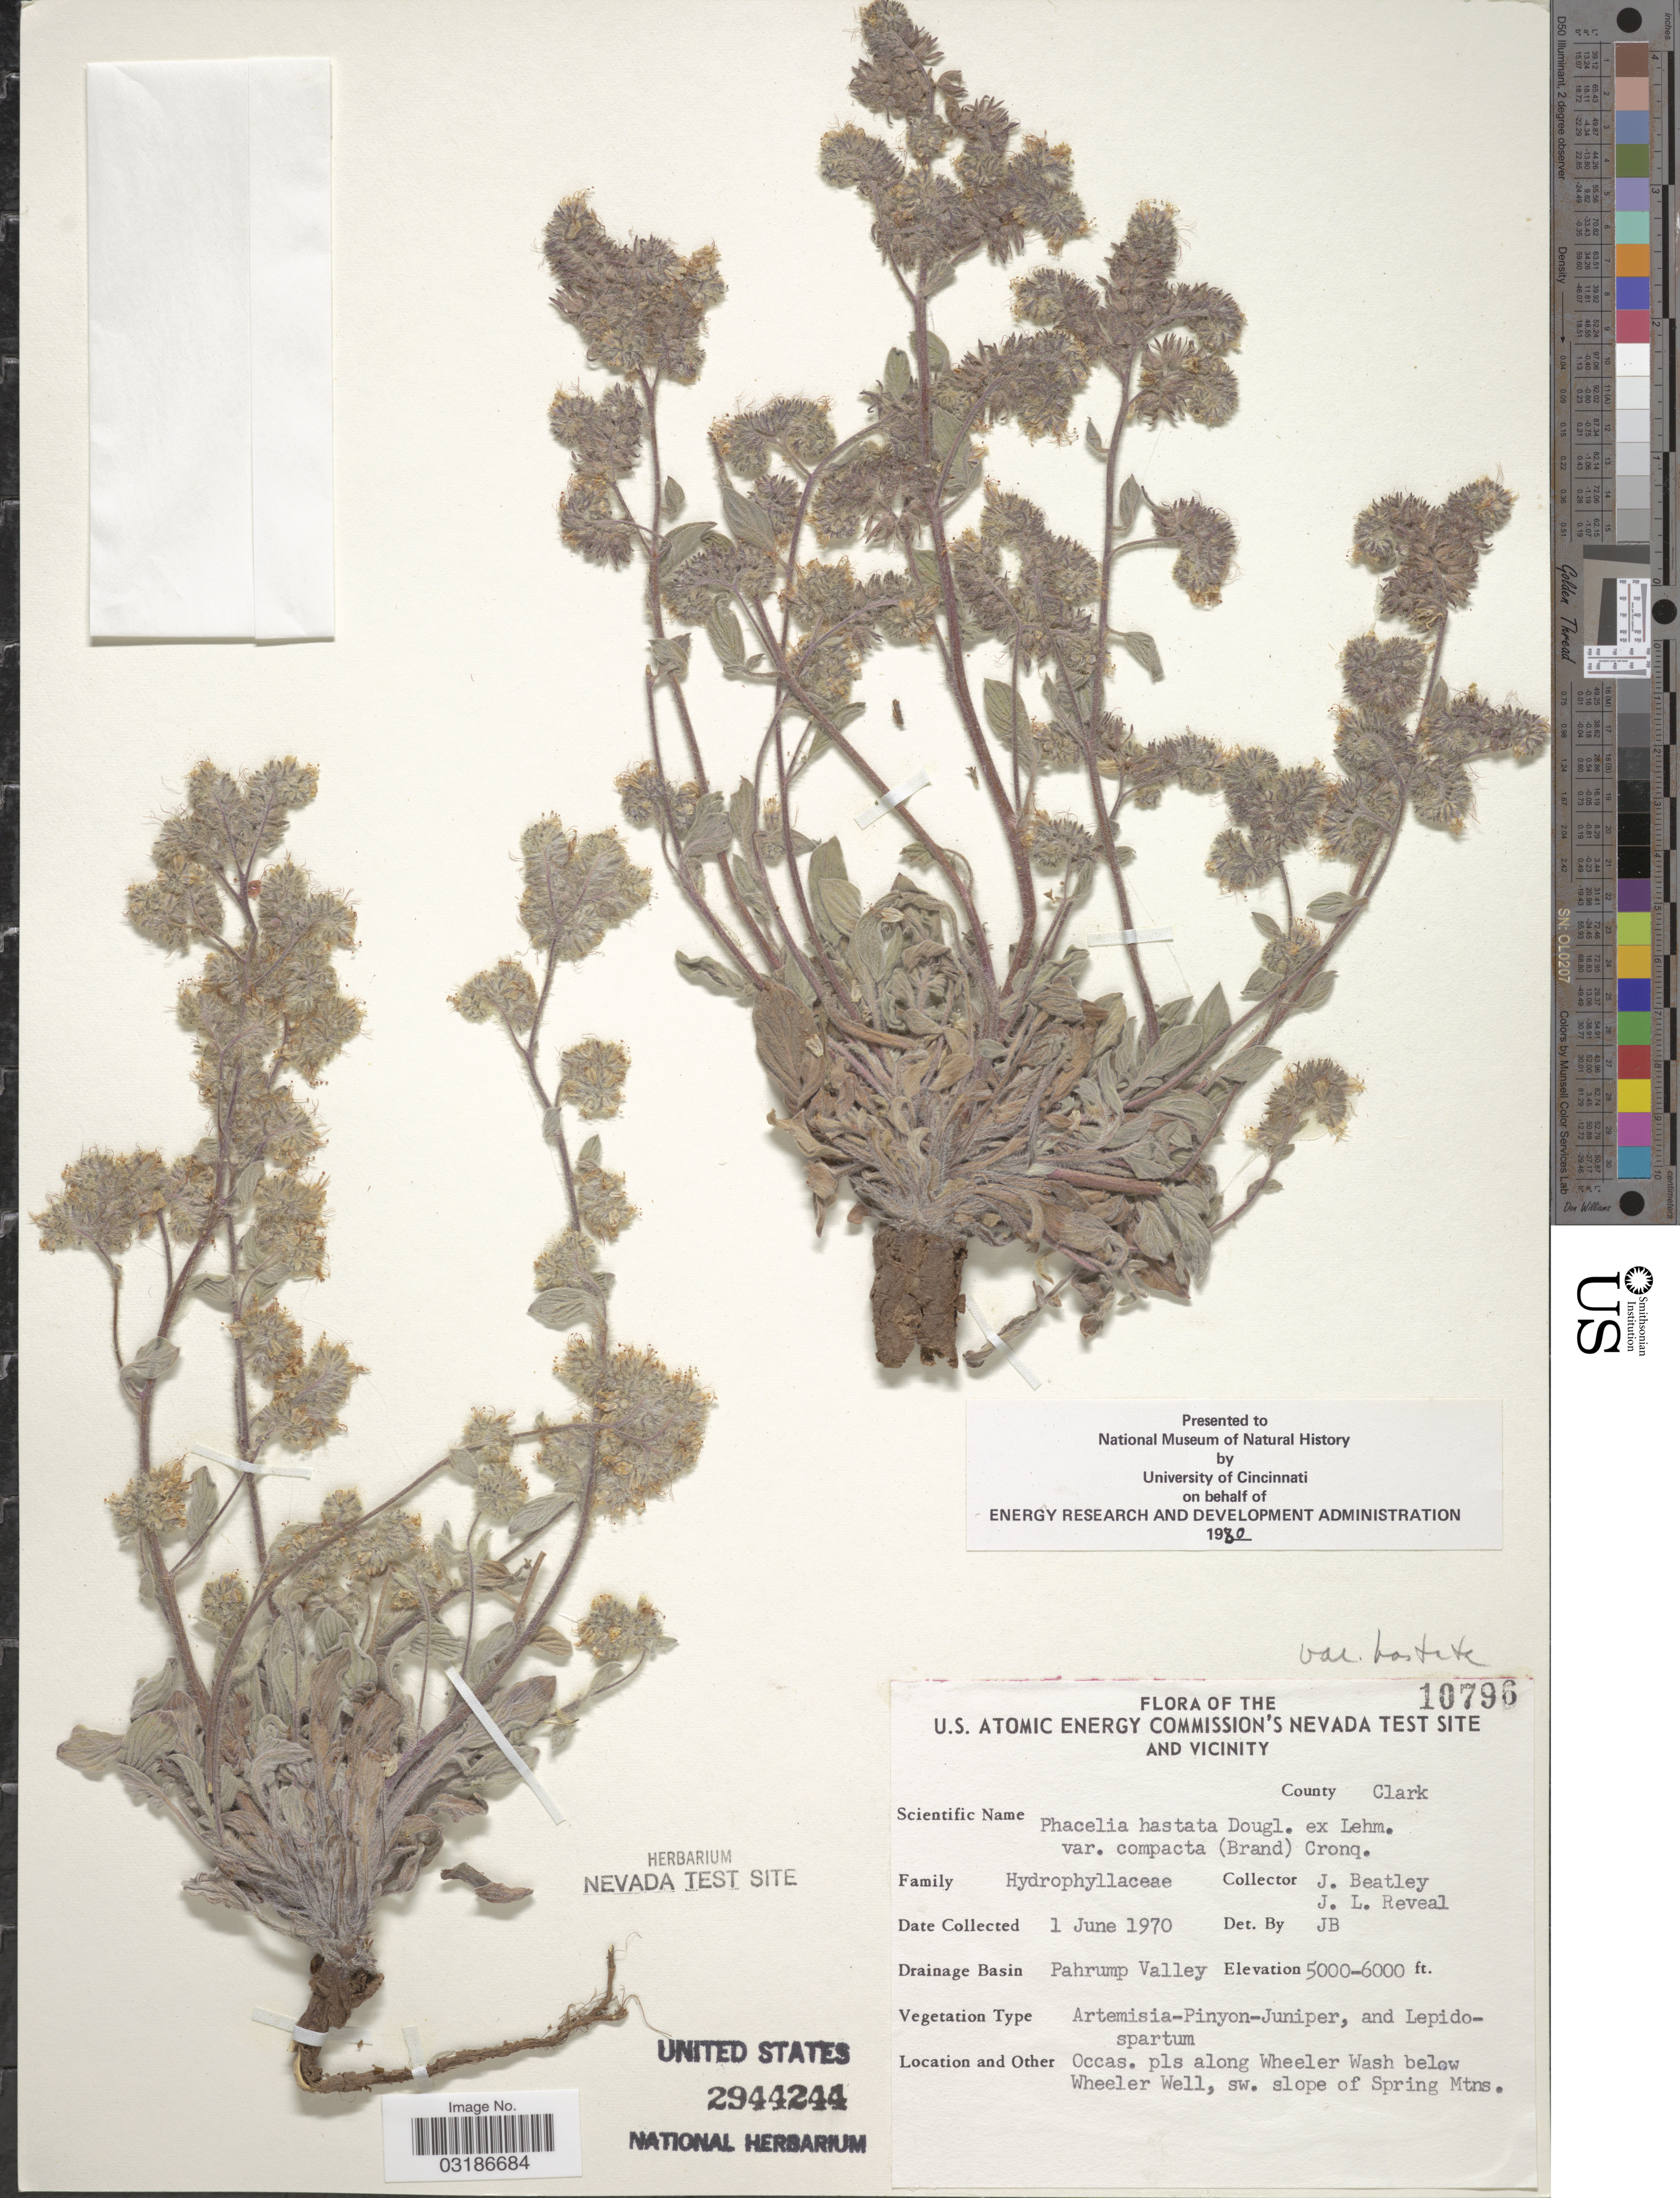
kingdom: Plantae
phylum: Tracheophyta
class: Magnoliopsida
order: Boraginales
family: Hydrophyllaceae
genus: Phacelia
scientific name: Phacelia hastata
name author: Douglas ex Lehm.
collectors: J. C. Beatley & J. L. Reveal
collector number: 10796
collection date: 1970-06-01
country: United States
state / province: Nevada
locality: U.S. Atomic Energy Commission's Nevada Test Site and Vicinity. County Clark. Drainage Basin Pahrump Valley. Occas. pls along Wheeler Wash below Wheeler Well, sw. slope of Spring Mtns.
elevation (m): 1524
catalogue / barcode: US 2944244